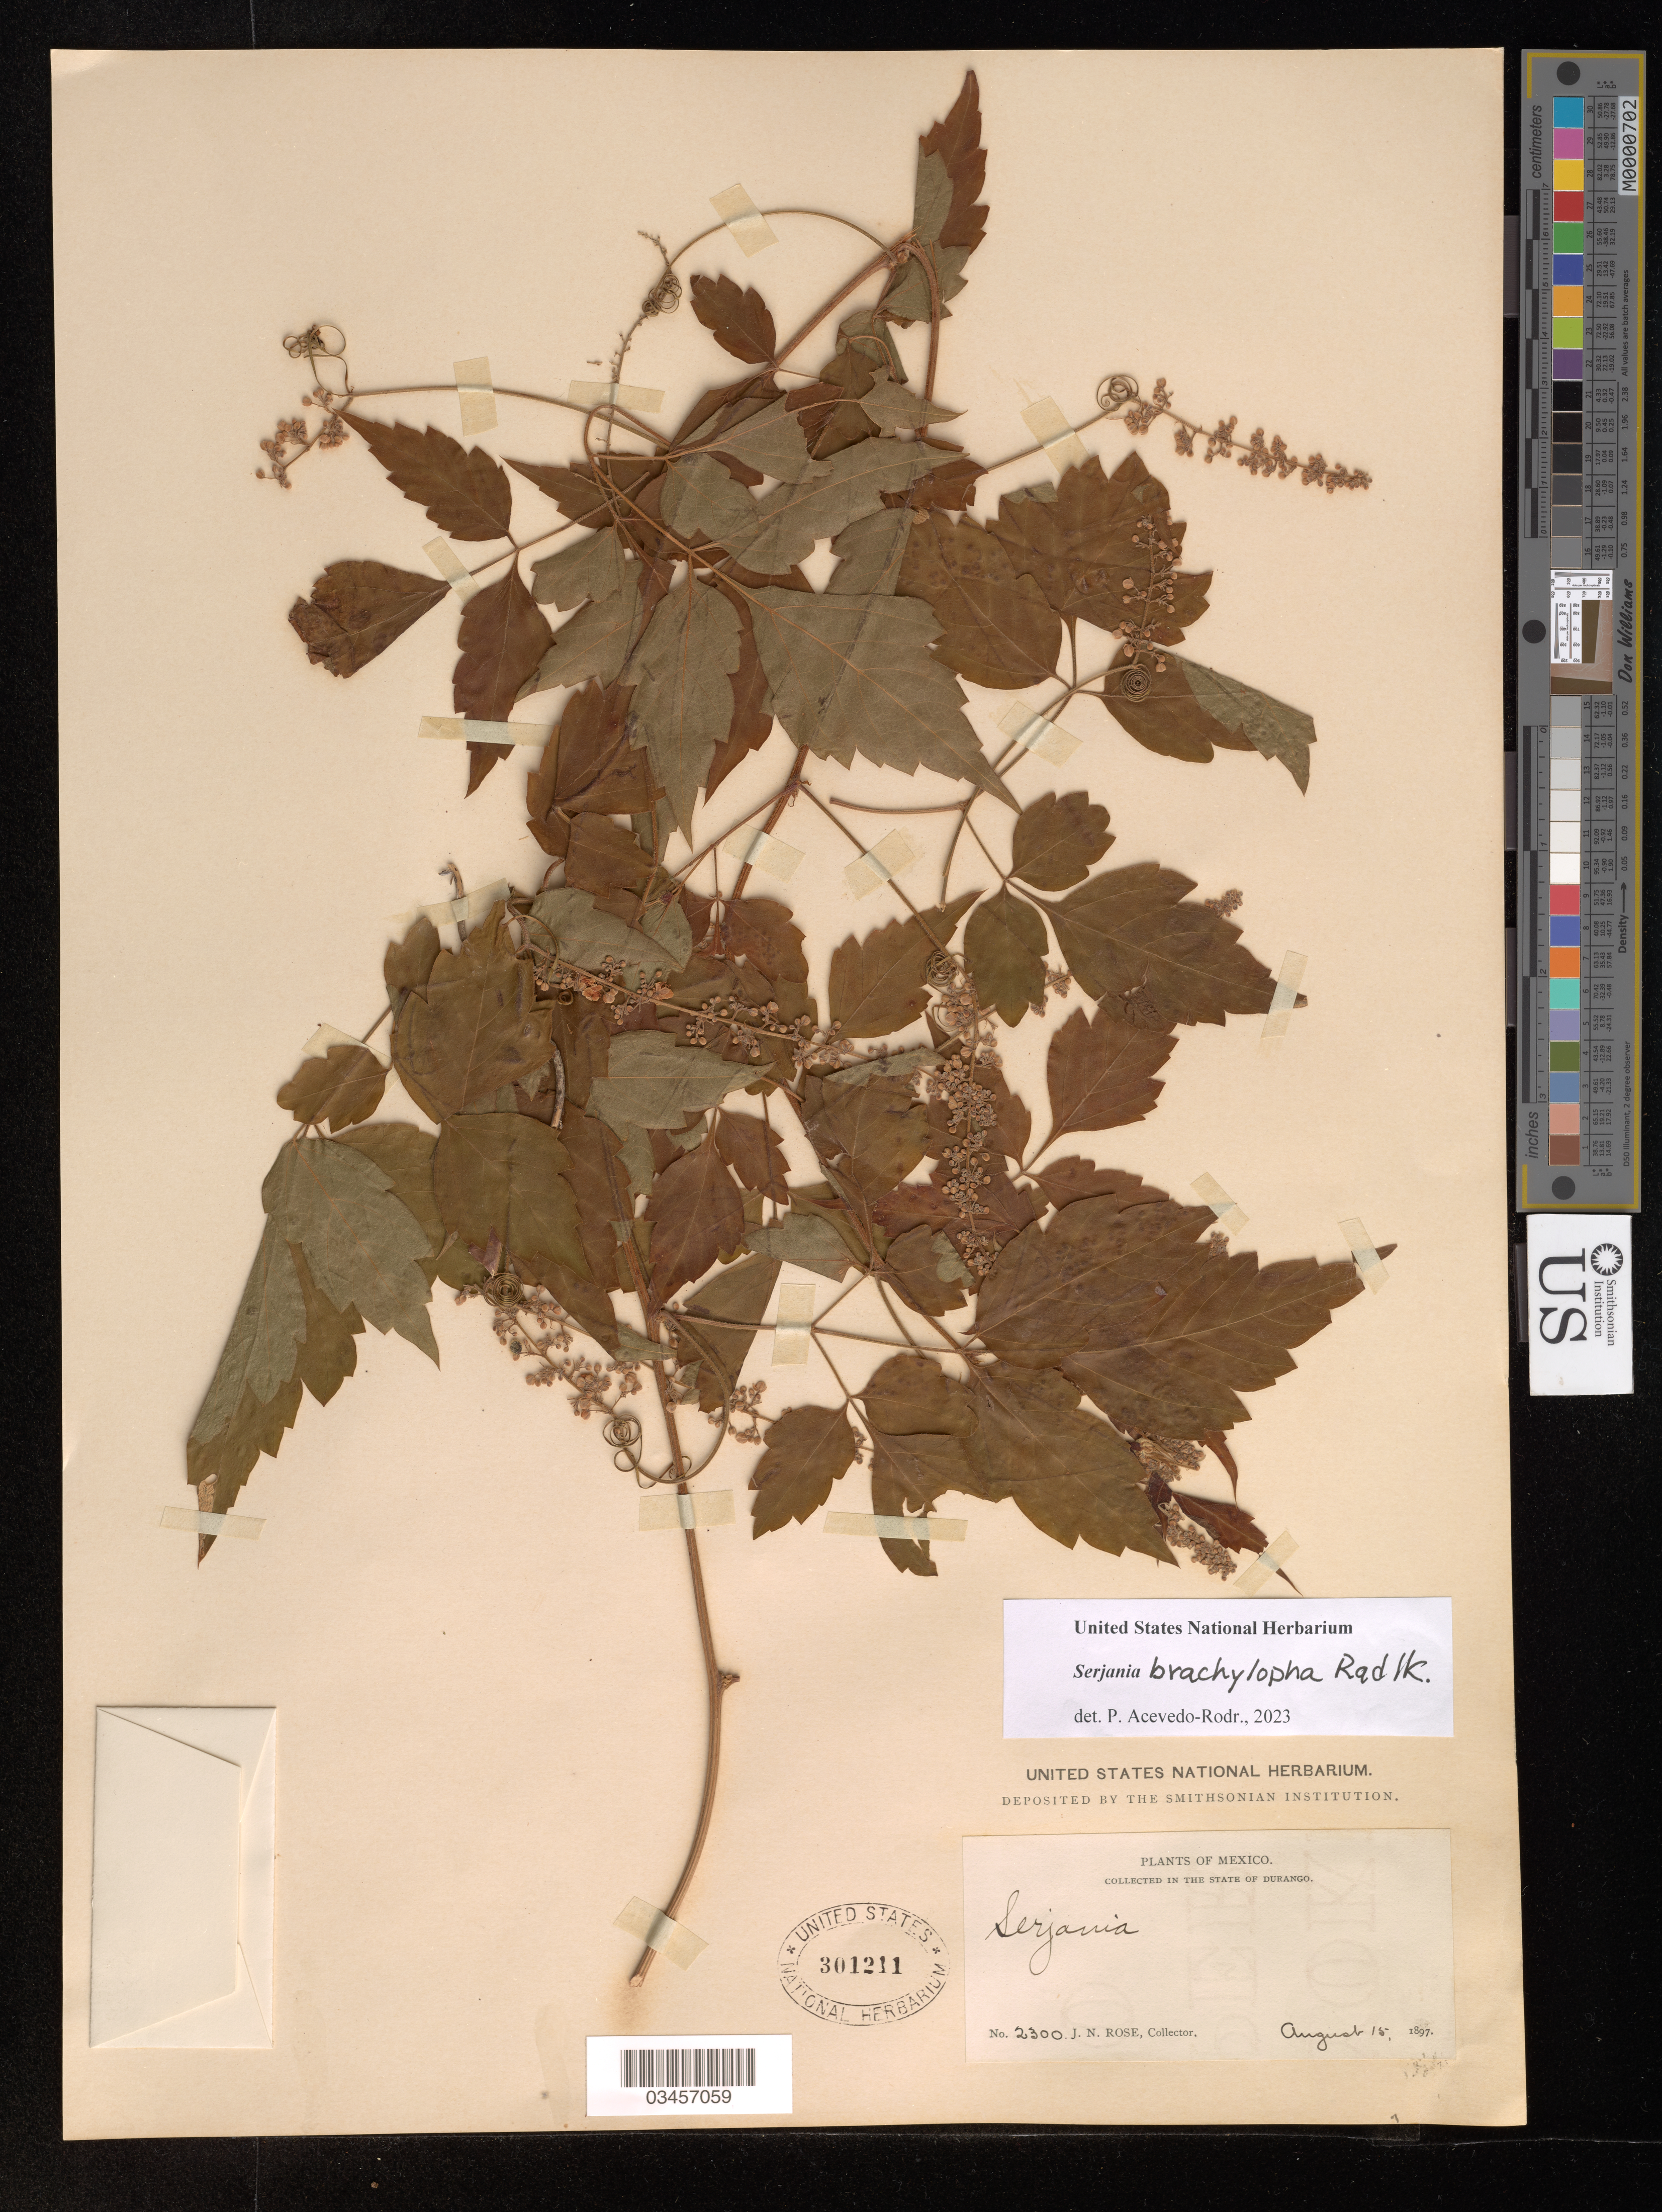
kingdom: Plantae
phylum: Tracheophyta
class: Magnoliopsida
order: Sapindales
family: Sapindaceae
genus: Serjania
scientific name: Serjania brachylopha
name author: Radlk.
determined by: Acevedo-Rodriguez, P., (US), Smithsonian Institution - National Museum of Natural History (UNITED STATES)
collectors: J. N. Rose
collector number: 2300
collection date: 1897-08-15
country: Mexico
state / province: Durango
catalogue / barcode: US 301211